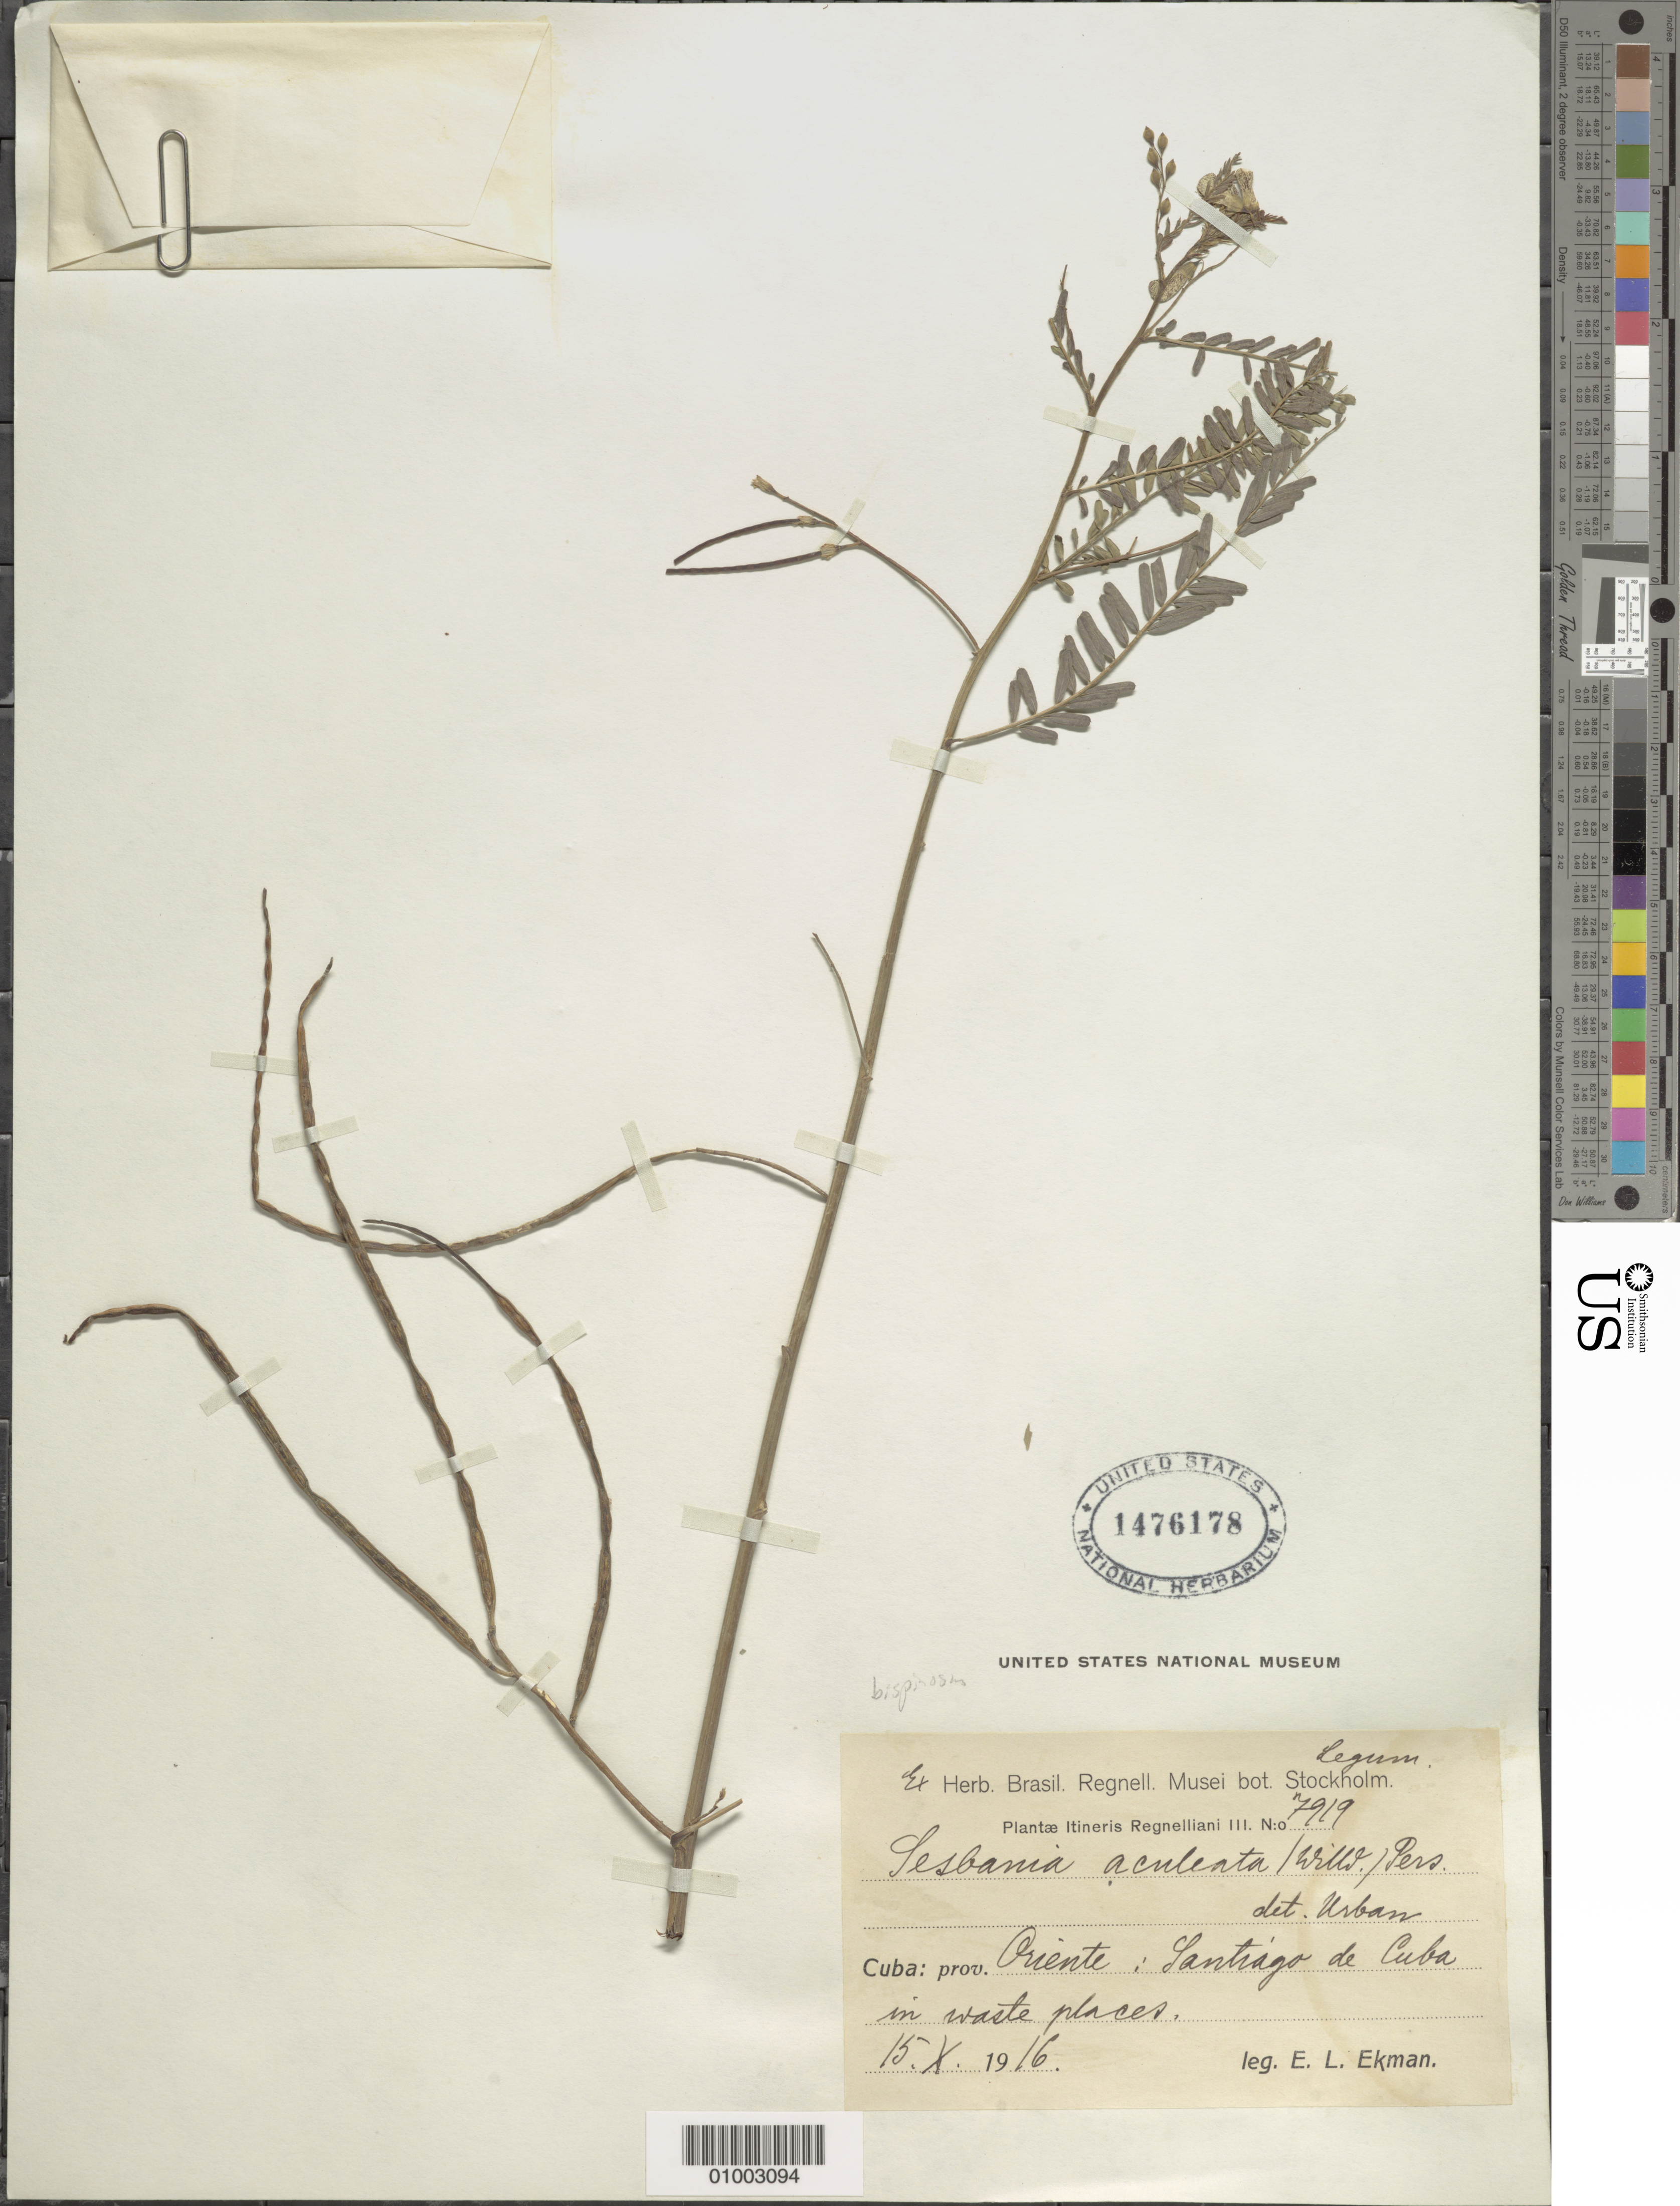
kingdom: Plantae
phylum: Tracheophyta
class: Magnoliopsida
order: Fabales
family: Fabaceae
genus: Sesbania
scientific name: Sesbania bispinosa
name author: (Jacq.) Steud.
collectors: E. L. Ekman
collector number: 7919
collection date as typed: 15 Oct 1916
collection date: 1916-10-15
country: Cuba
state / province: Santiago de Cuba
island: Cuba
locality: Santiago de Cuba in waste places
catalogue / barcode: US 1476178